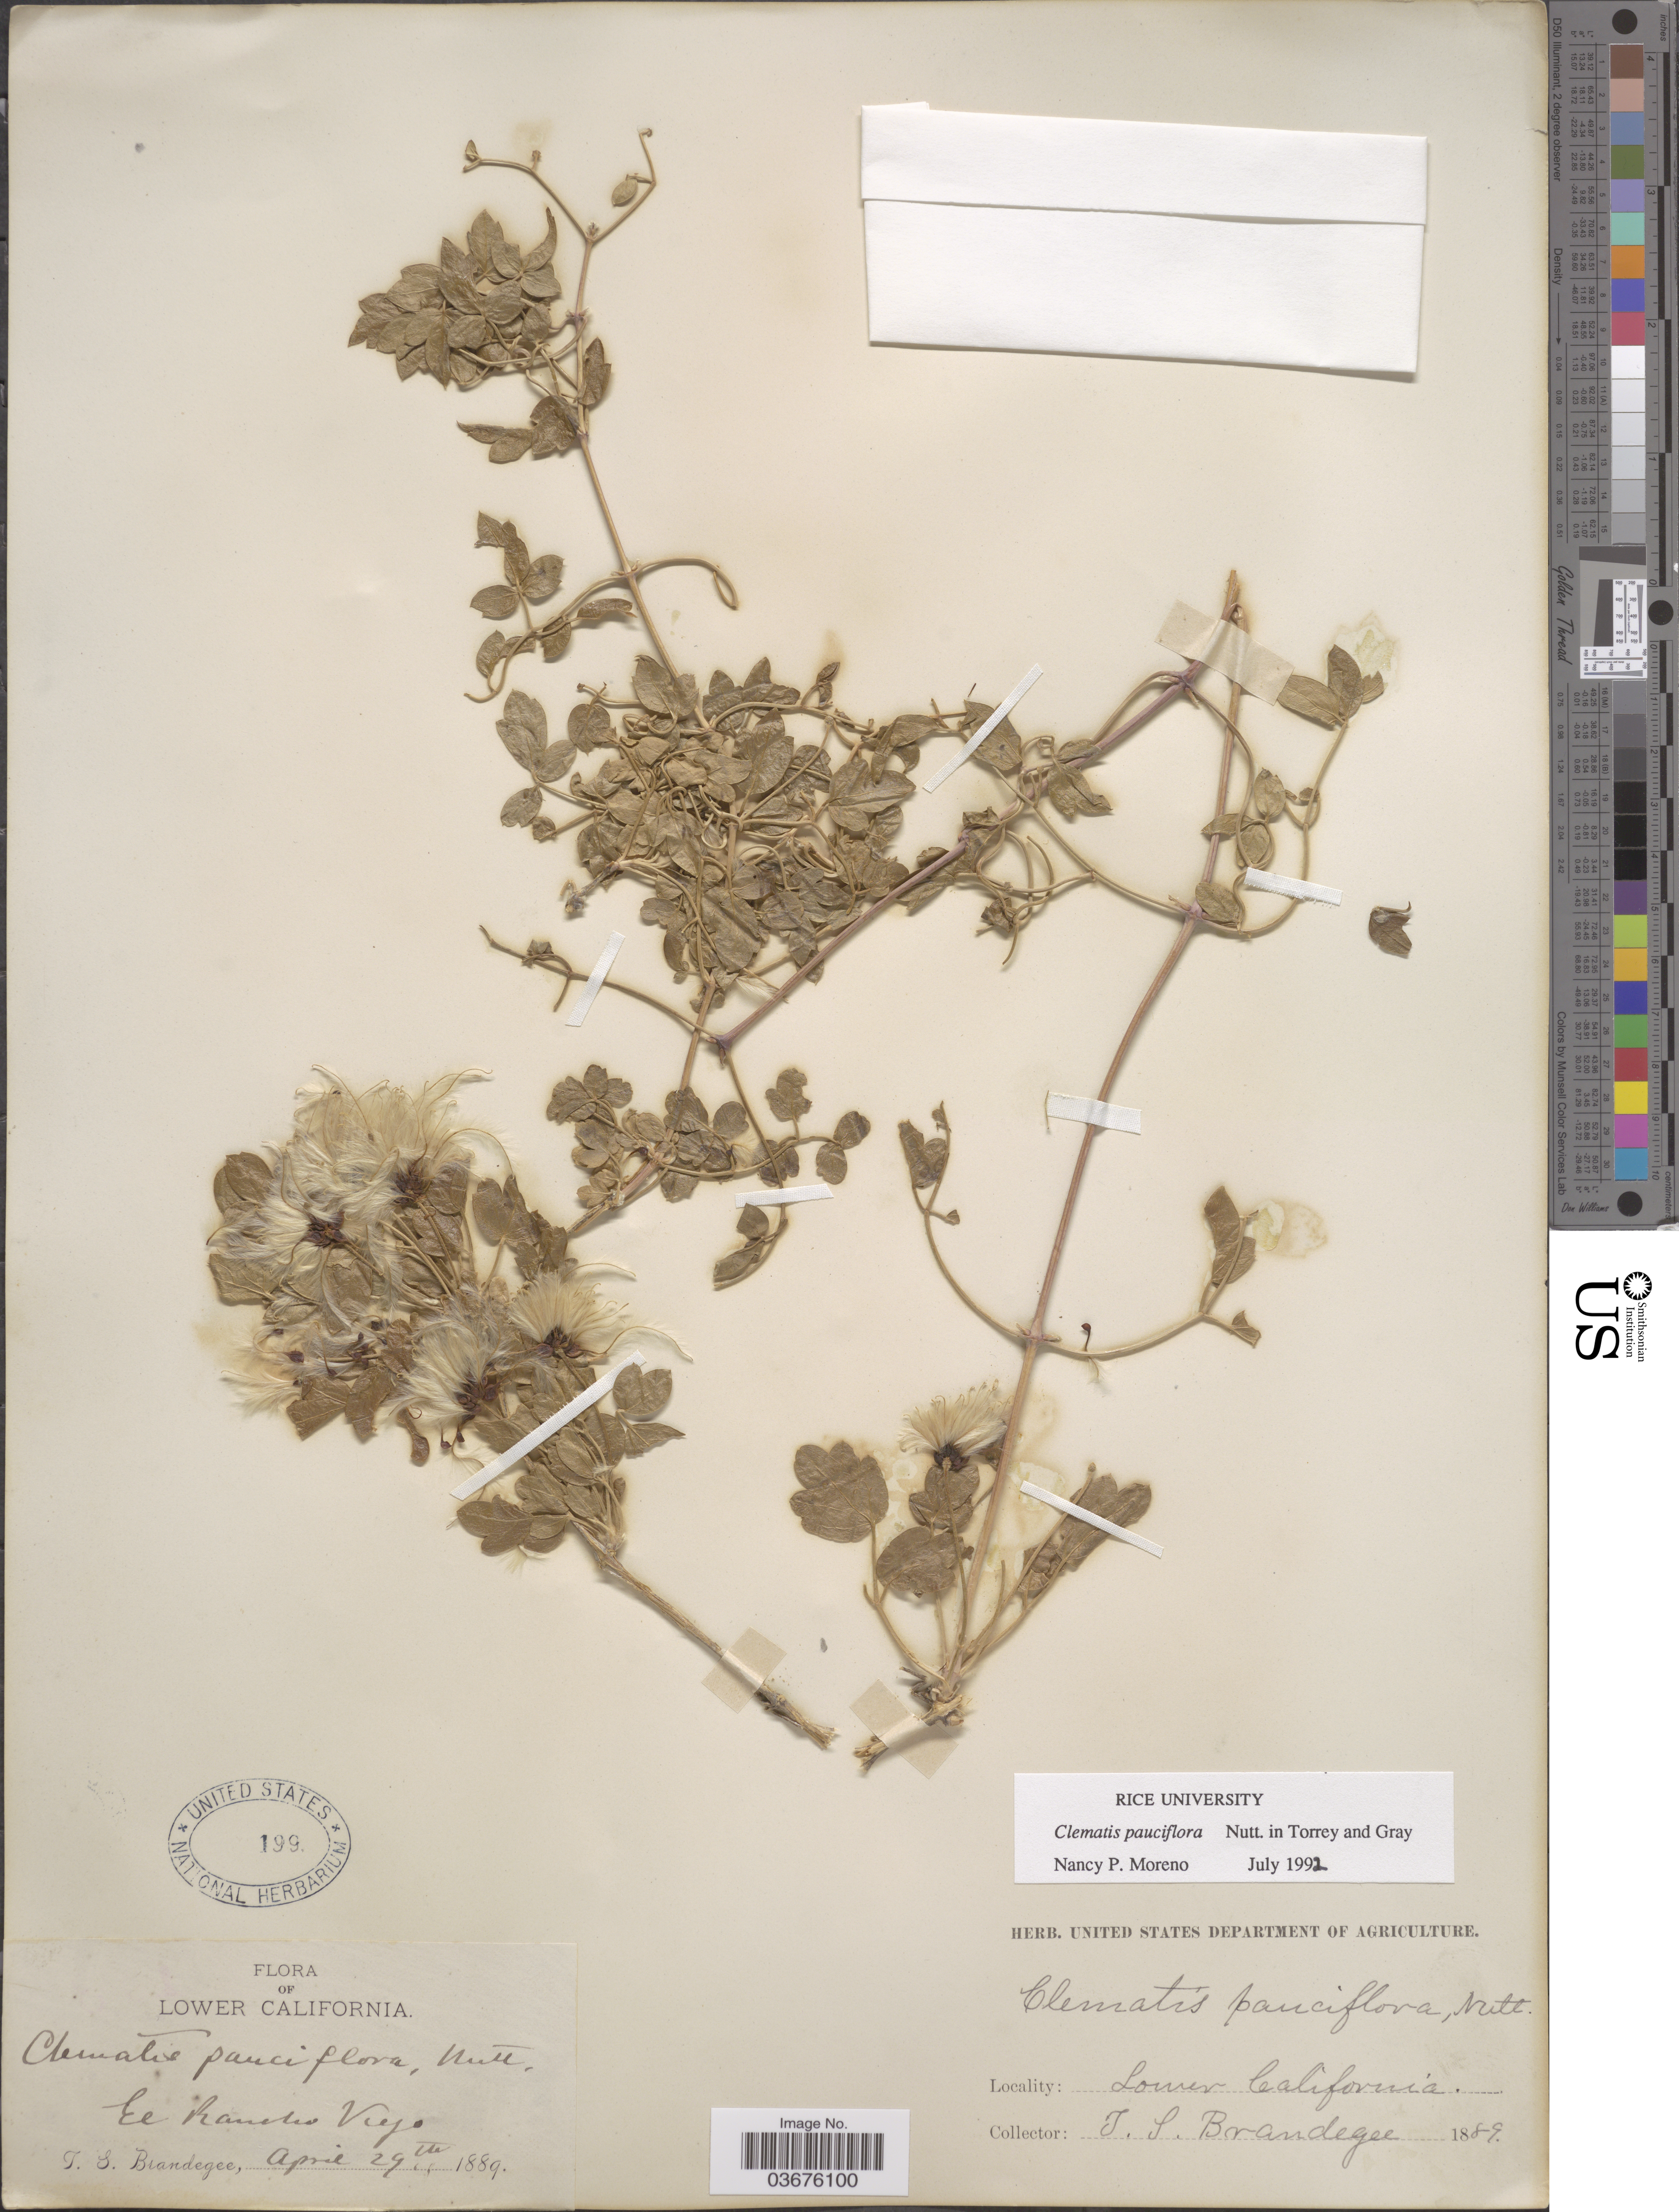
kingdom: Plantae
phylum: Tracheophyta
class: Magnoliopsida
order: Ranunculales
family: Ranunculaceae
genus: Clematis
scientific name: Clematis pauciflora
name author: Nutt. ex Torr. & A. Gray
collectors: T. S. Brandegee (herbarium)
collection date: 1889-04-29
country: Mexico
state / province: Baja California Norte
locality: Lower California. El Rancho Viejo.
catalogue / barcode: US 199